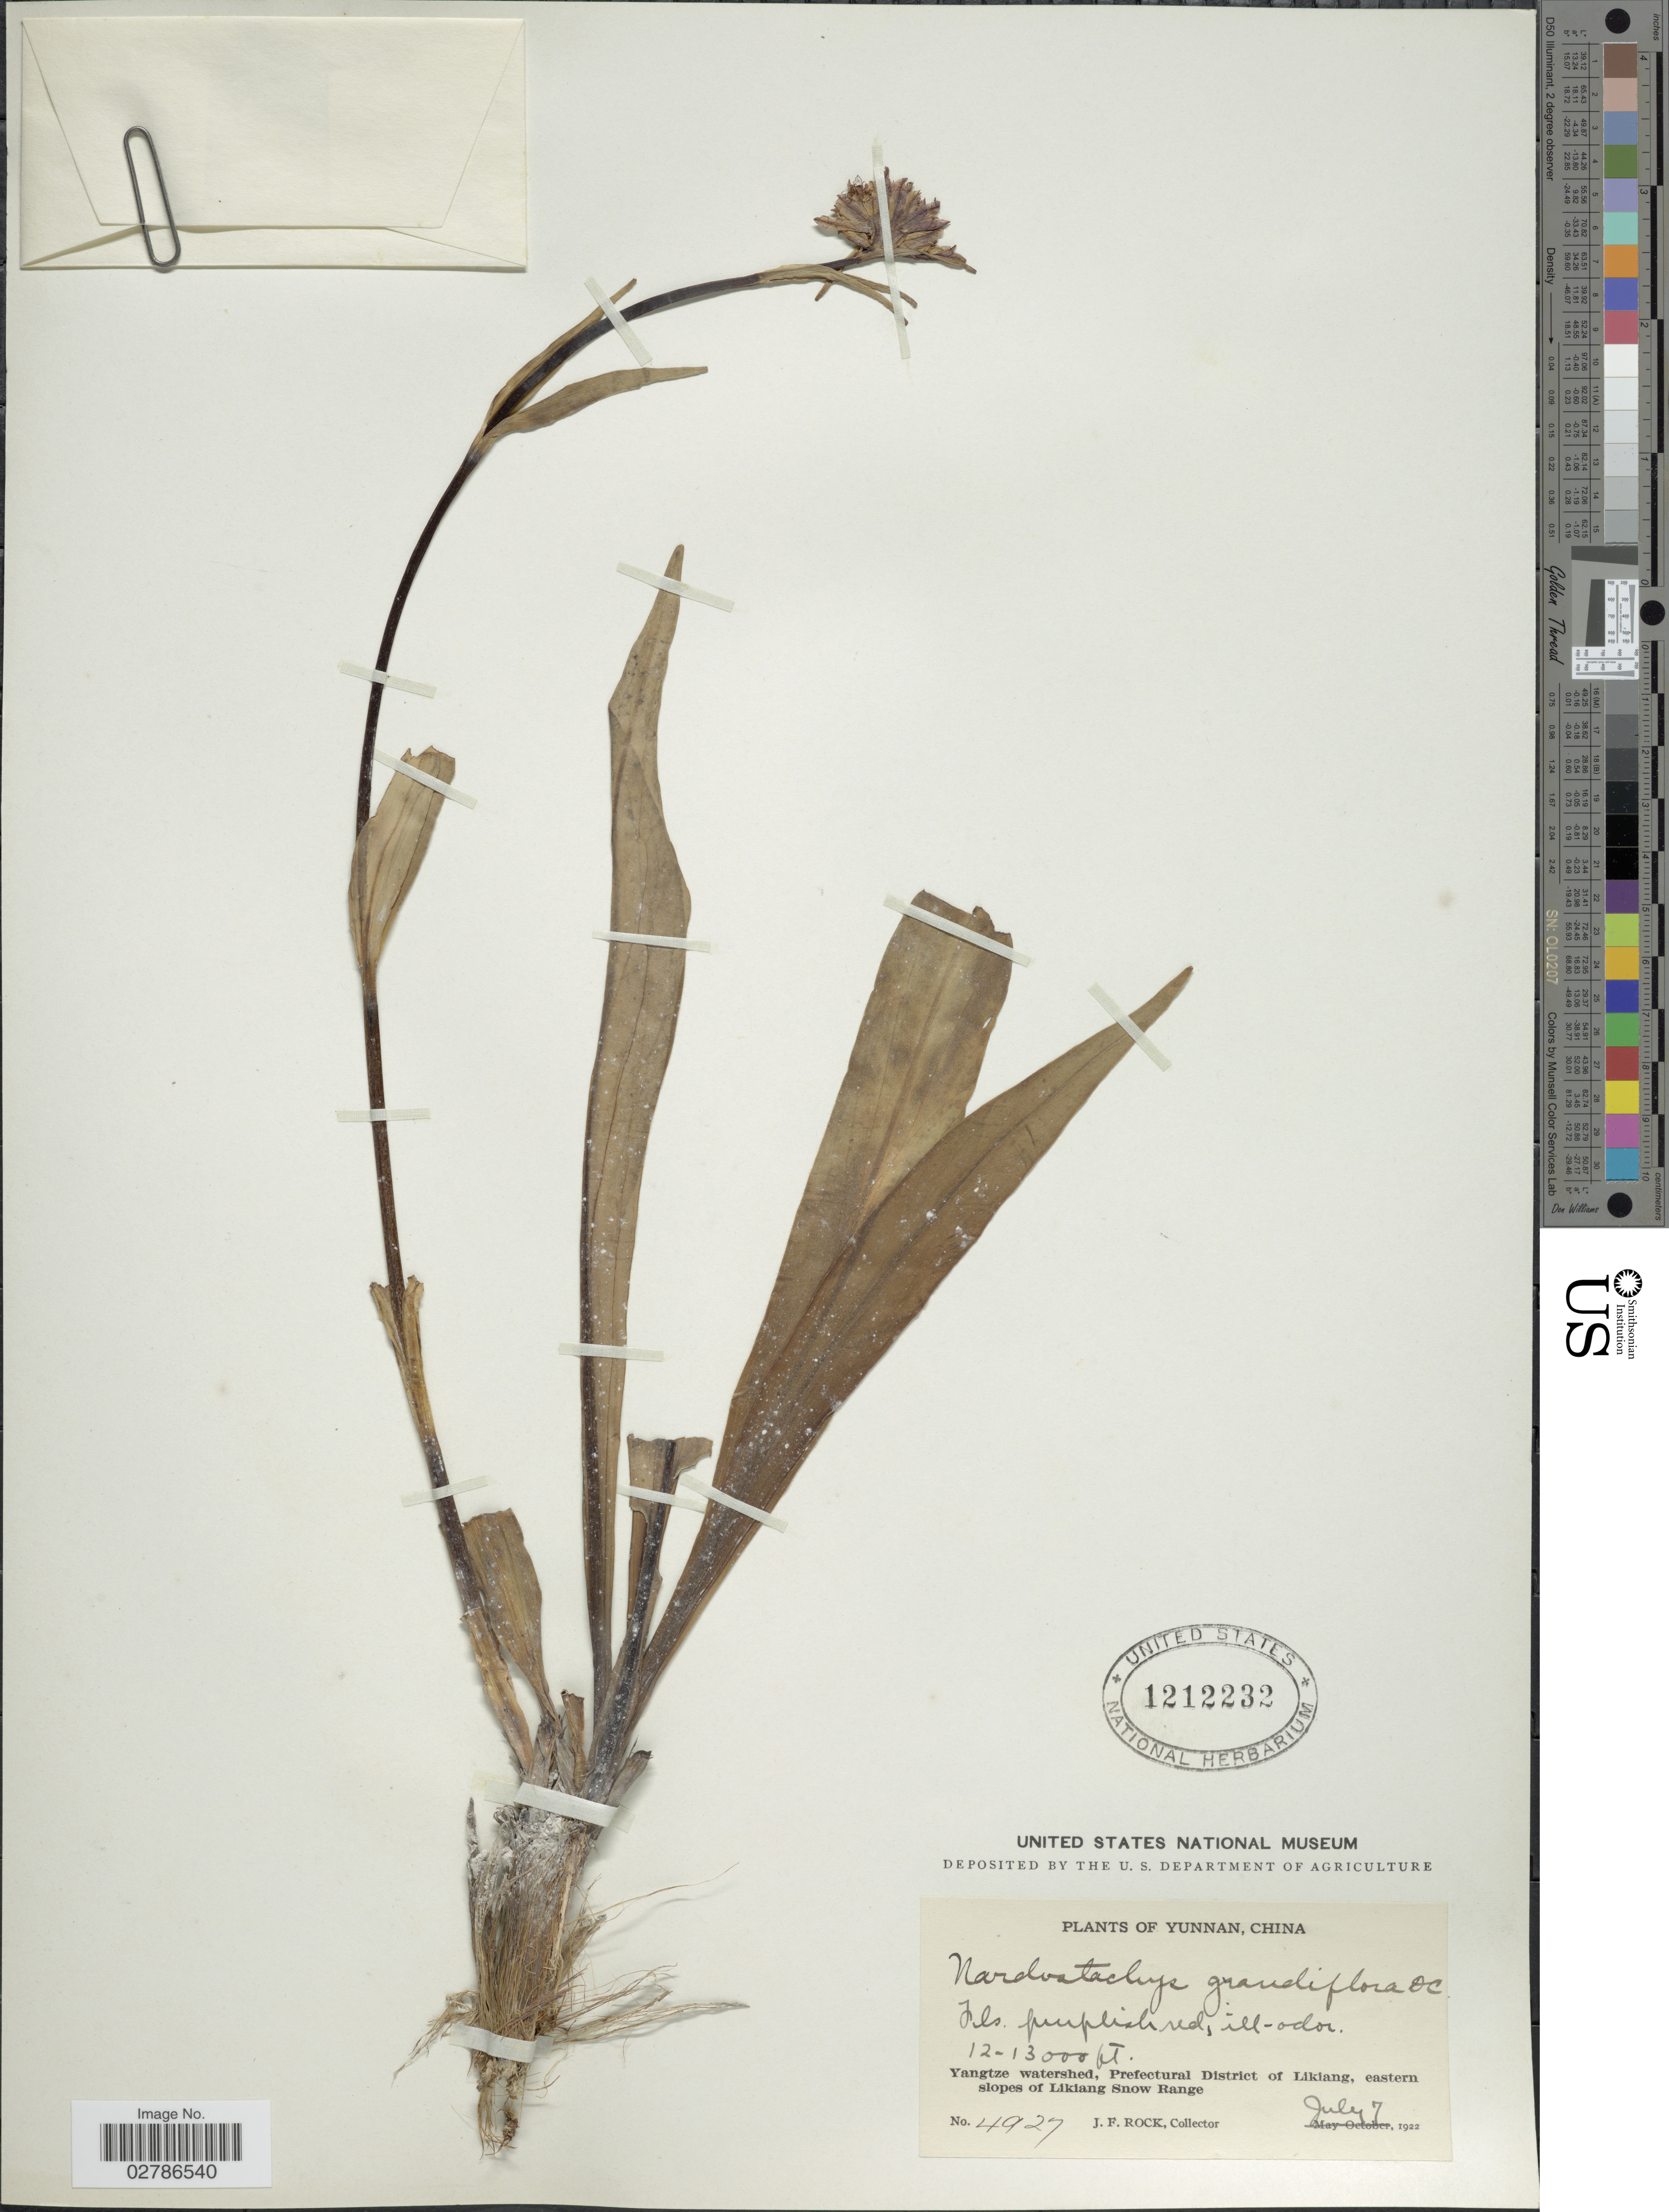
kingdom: Plantae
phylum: Tracheophyta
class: Magnoliopsida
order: Dipsacales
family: Caprifoliaceae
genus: Nardostachys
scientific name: Nardostachys grandiflora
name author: DC.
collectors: J. Rock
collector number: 4927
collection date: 1922-07-07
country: China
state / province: Yunnan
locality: Yangtze watershed, Prefectural District of Likiang, eastern slopes of Likiang Snow Range.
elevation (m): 3658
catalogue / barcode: US 1212232